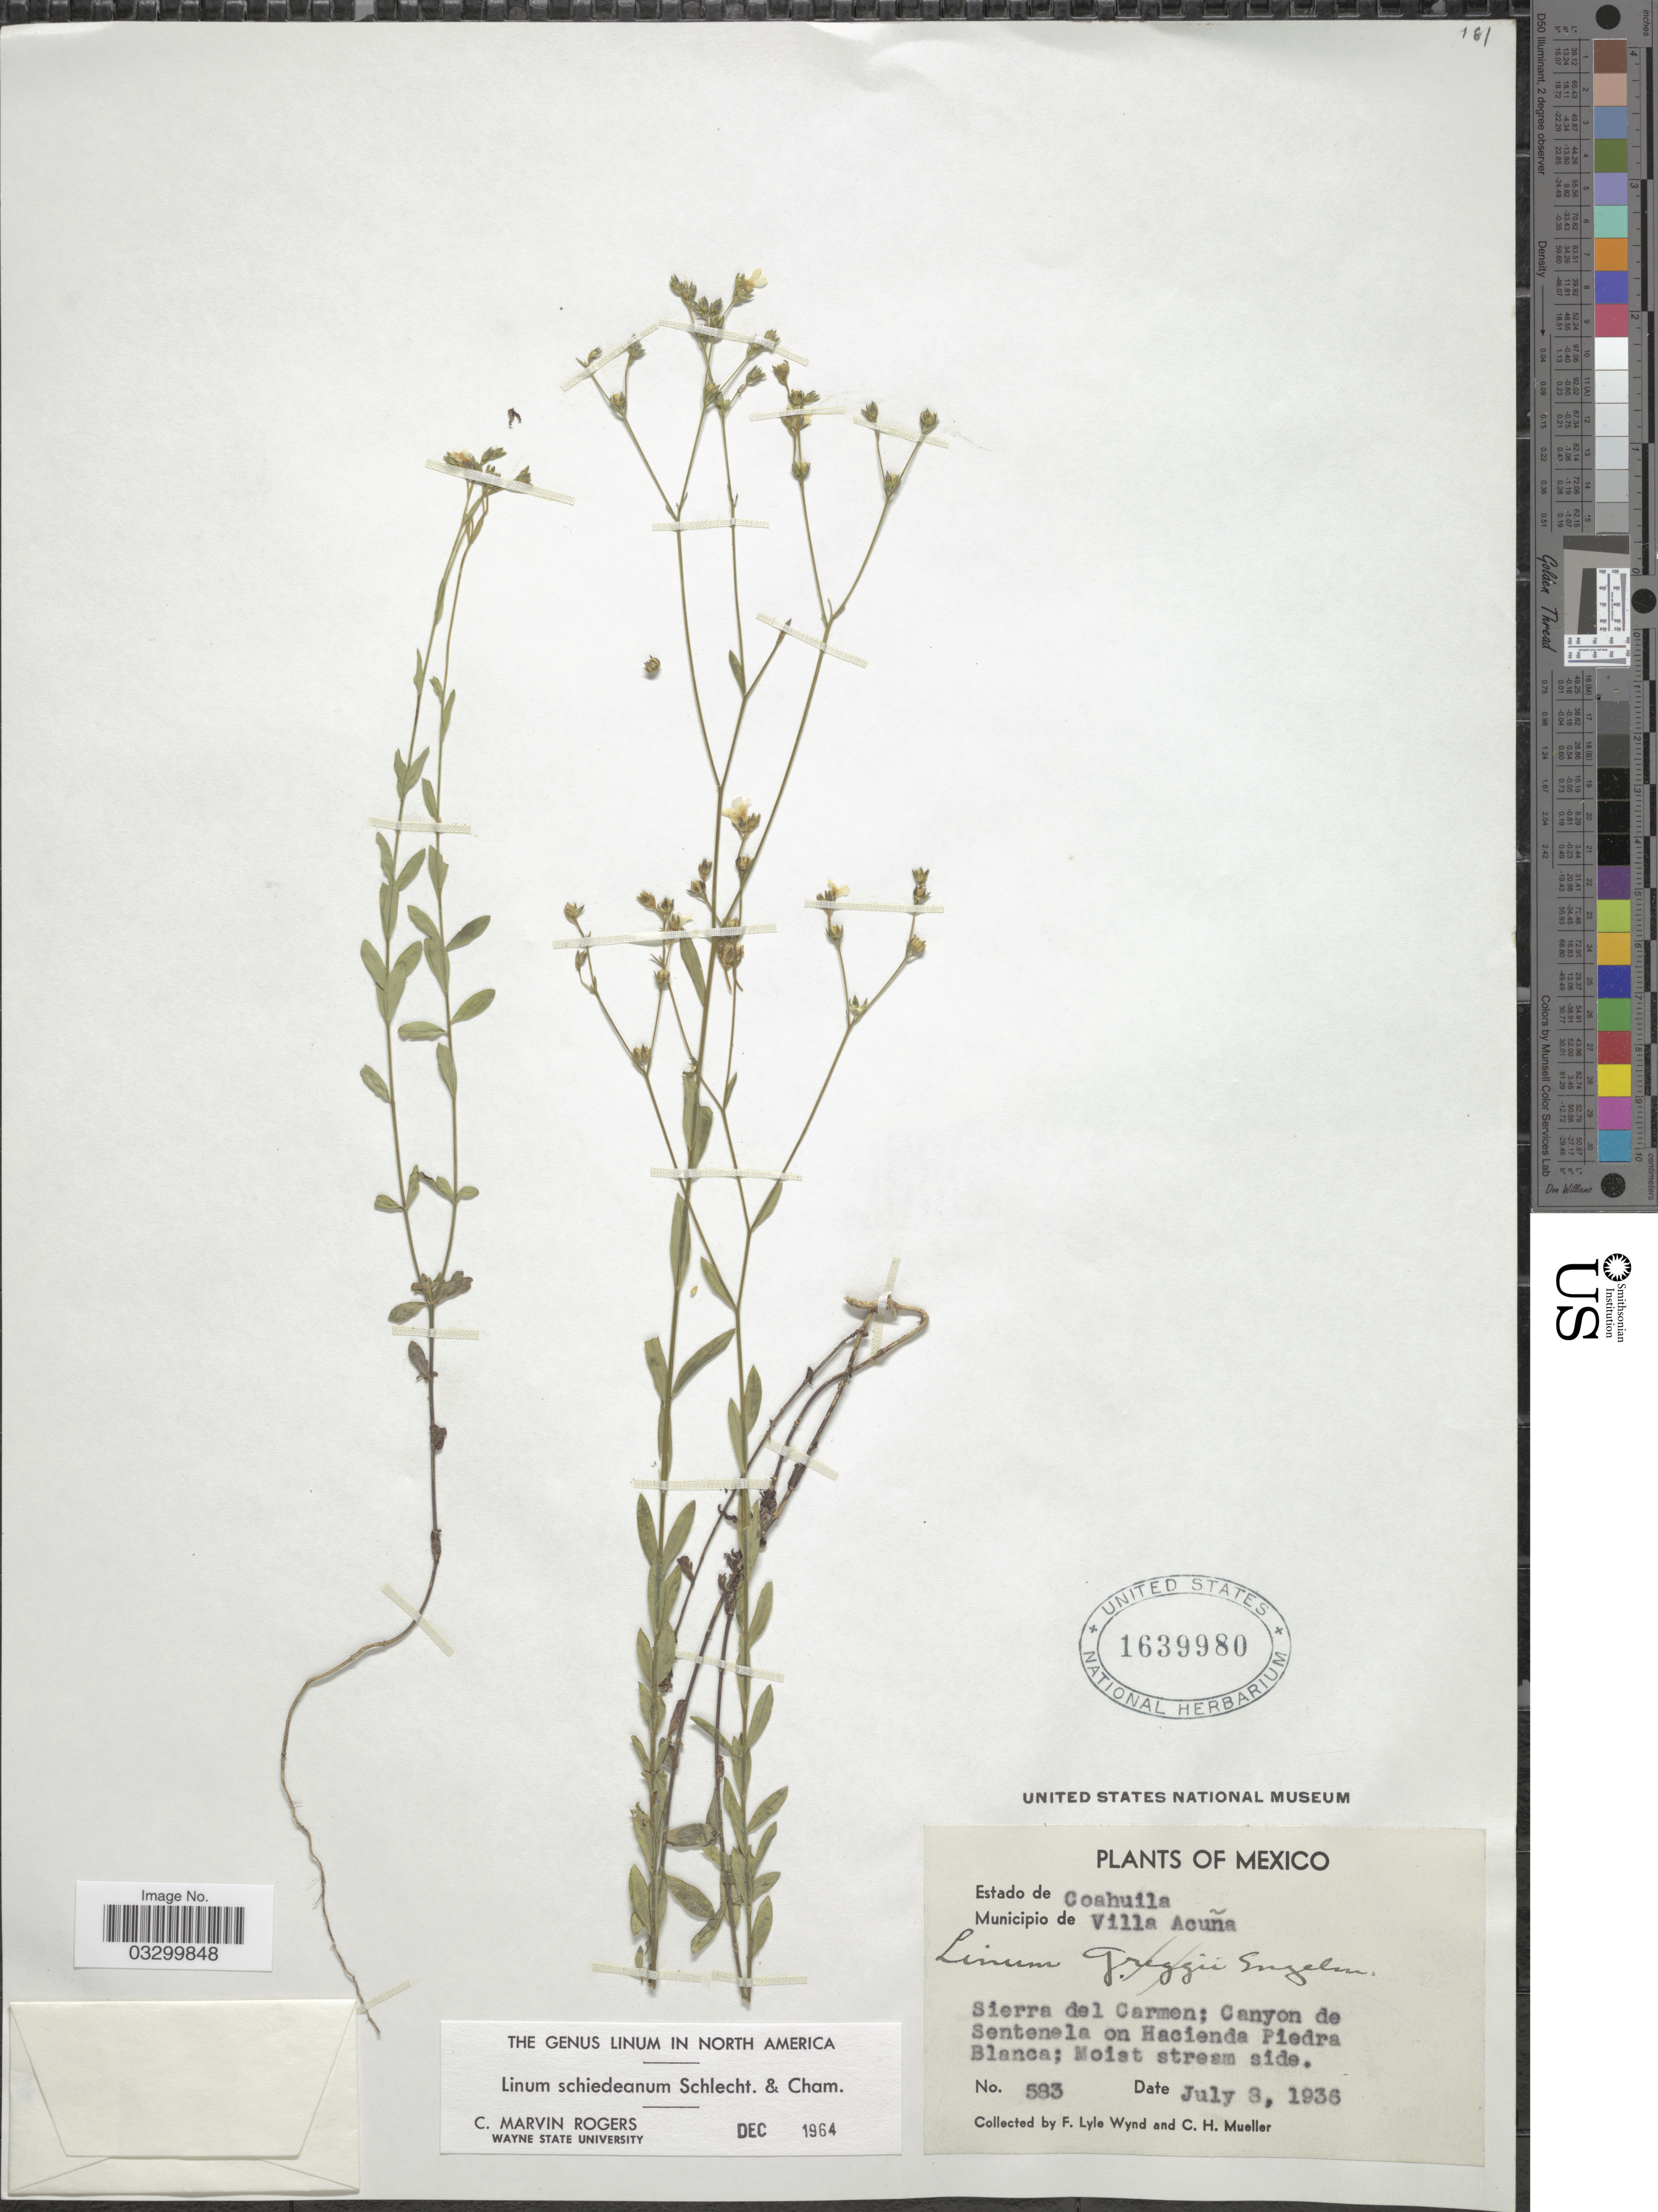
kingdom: Plantae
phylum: Tracheophyta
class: Magnoliopsida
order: Malpighiales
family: Linaceae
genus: Linum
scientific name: Linum schiedeanum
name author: Schltdl. & Cham.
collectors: F. L. Wynd & C. H. Mueller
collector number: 583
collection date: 1936-07-08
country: Mexico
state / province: Coahuila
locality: Municipio de Villa Acuña. Sierra del Carmen; Canyon de Sentenela on Hacienda Piedra Blanca.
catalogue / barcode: US 1639980